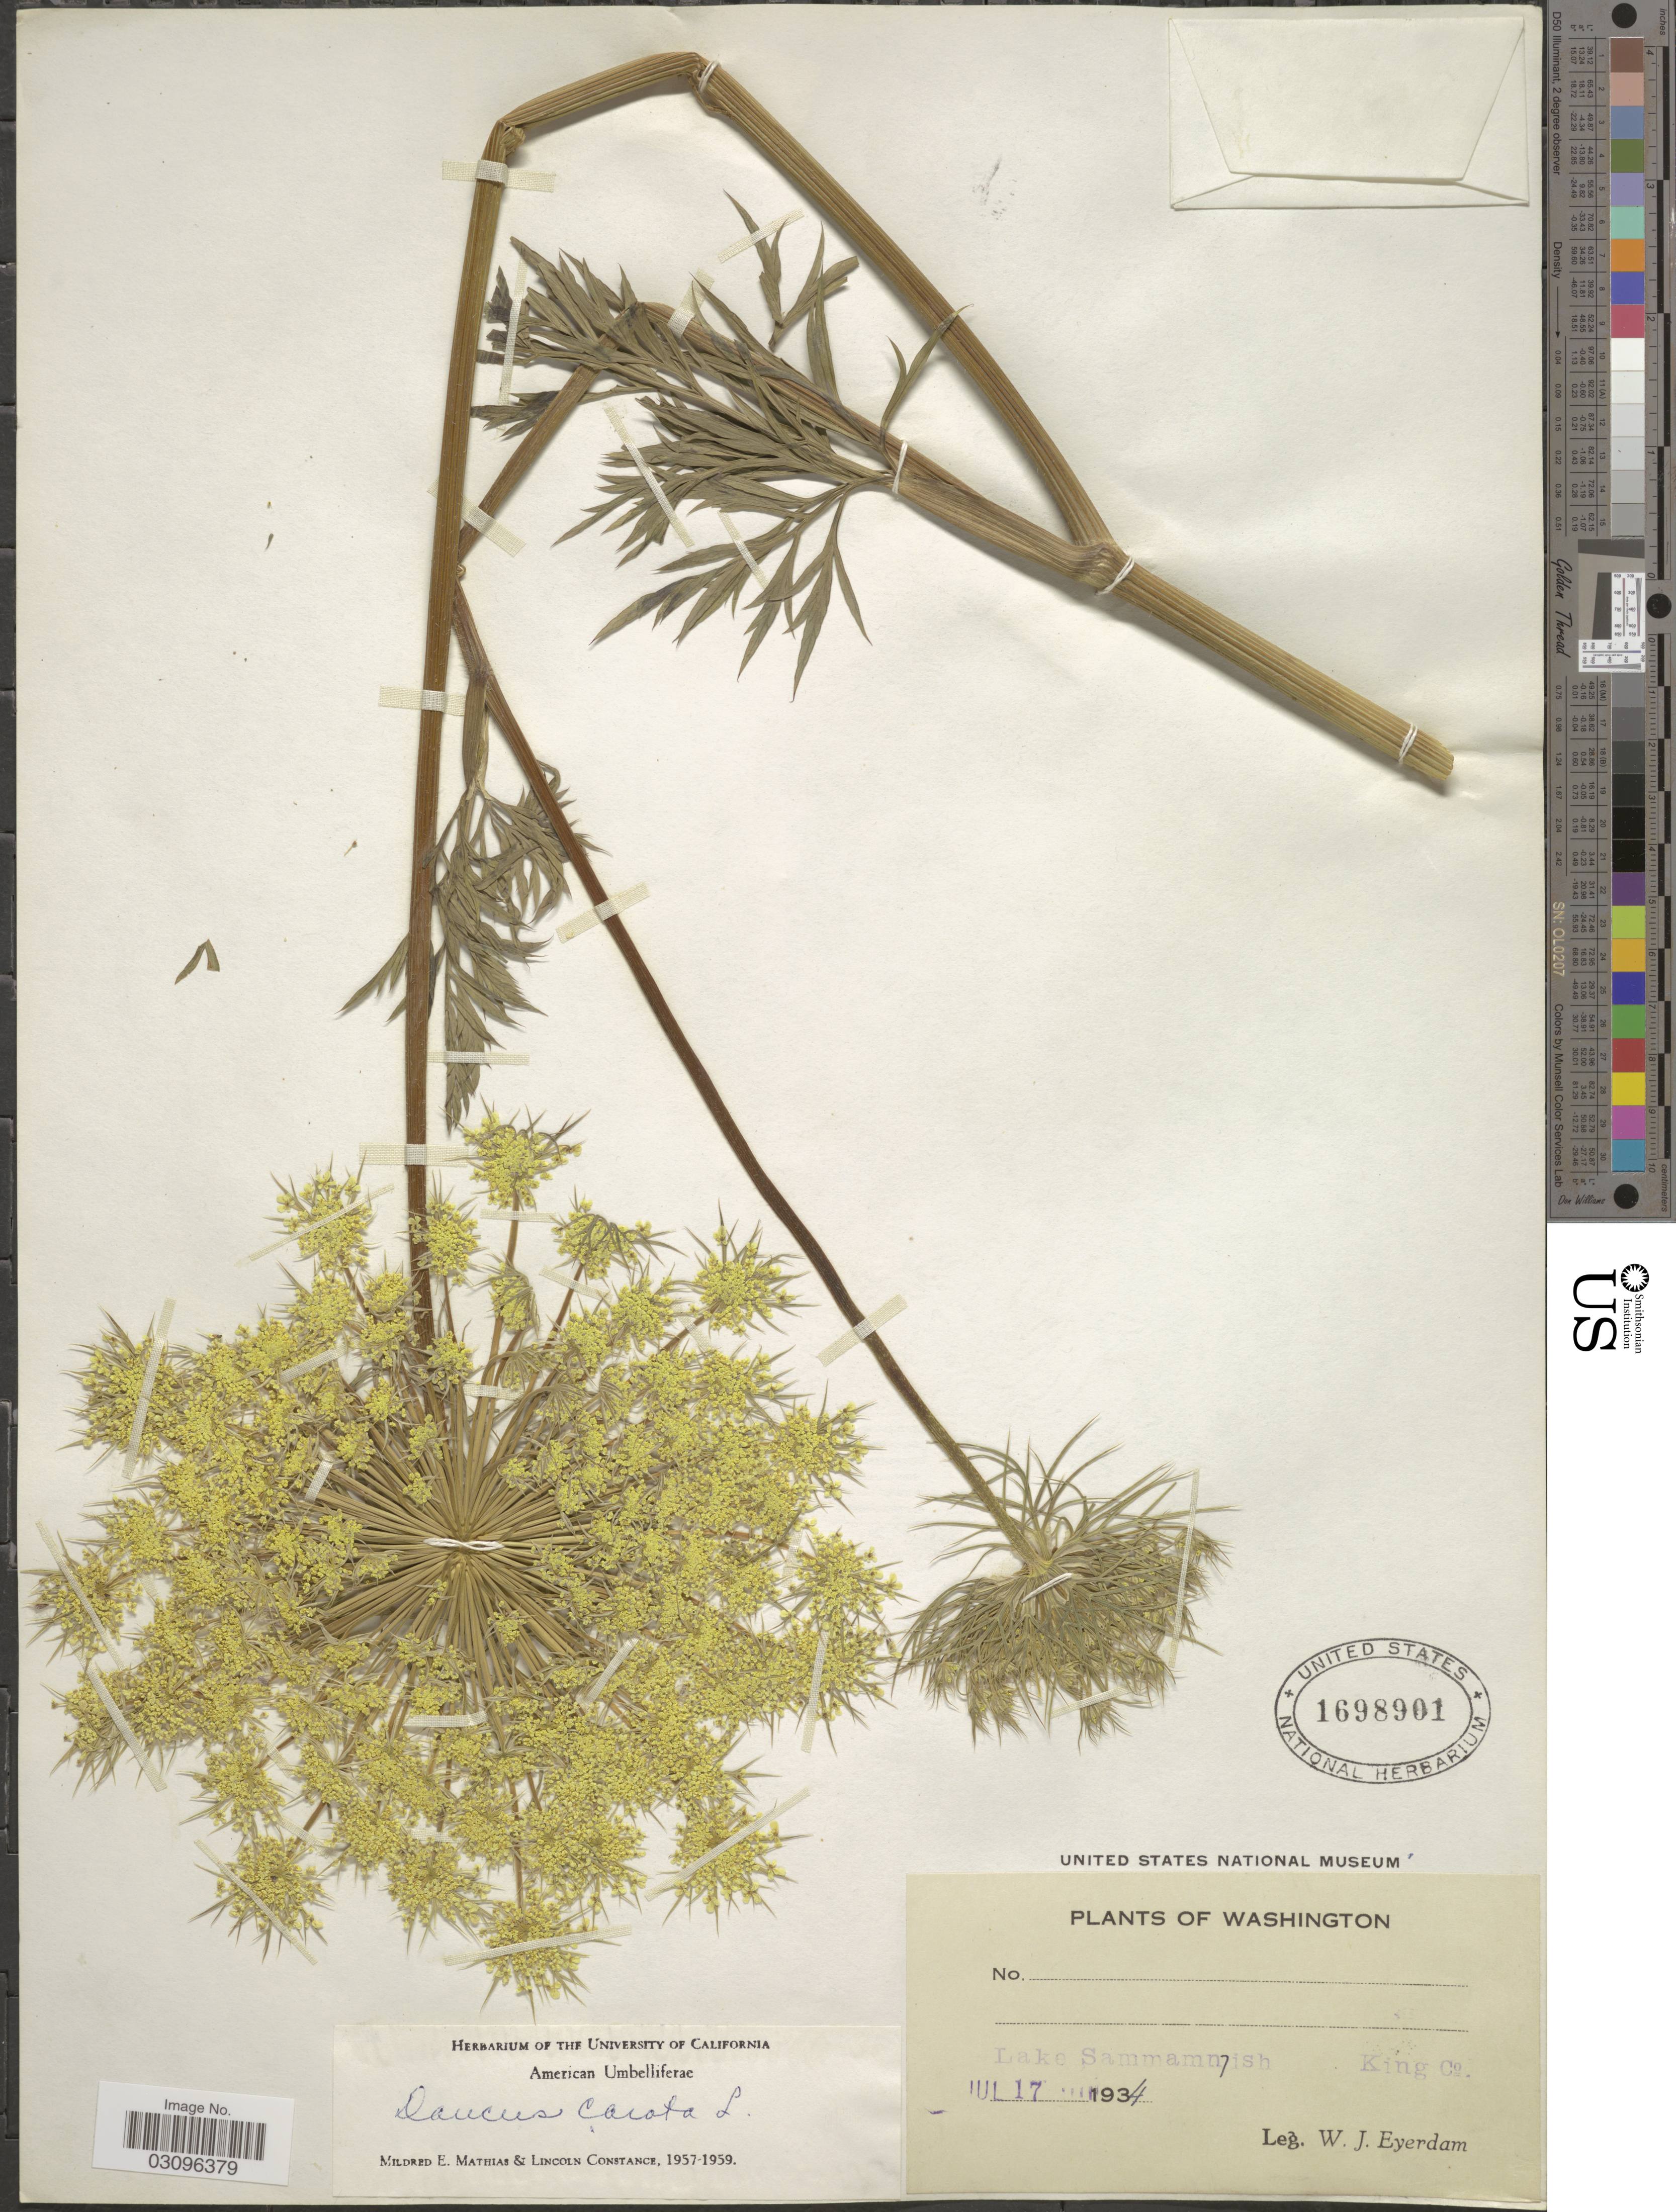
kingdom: Plantae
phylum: Tracheophyta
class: Magnoliopsida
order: Apiales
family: Apiaceae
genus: Daucus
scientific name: Daucus carota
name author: L.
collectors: W. J. Eyerdam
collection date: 1934-07-17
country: United States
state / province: Washington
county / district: King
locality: Lake Sammammish. King Co.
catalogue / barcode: US 1698901